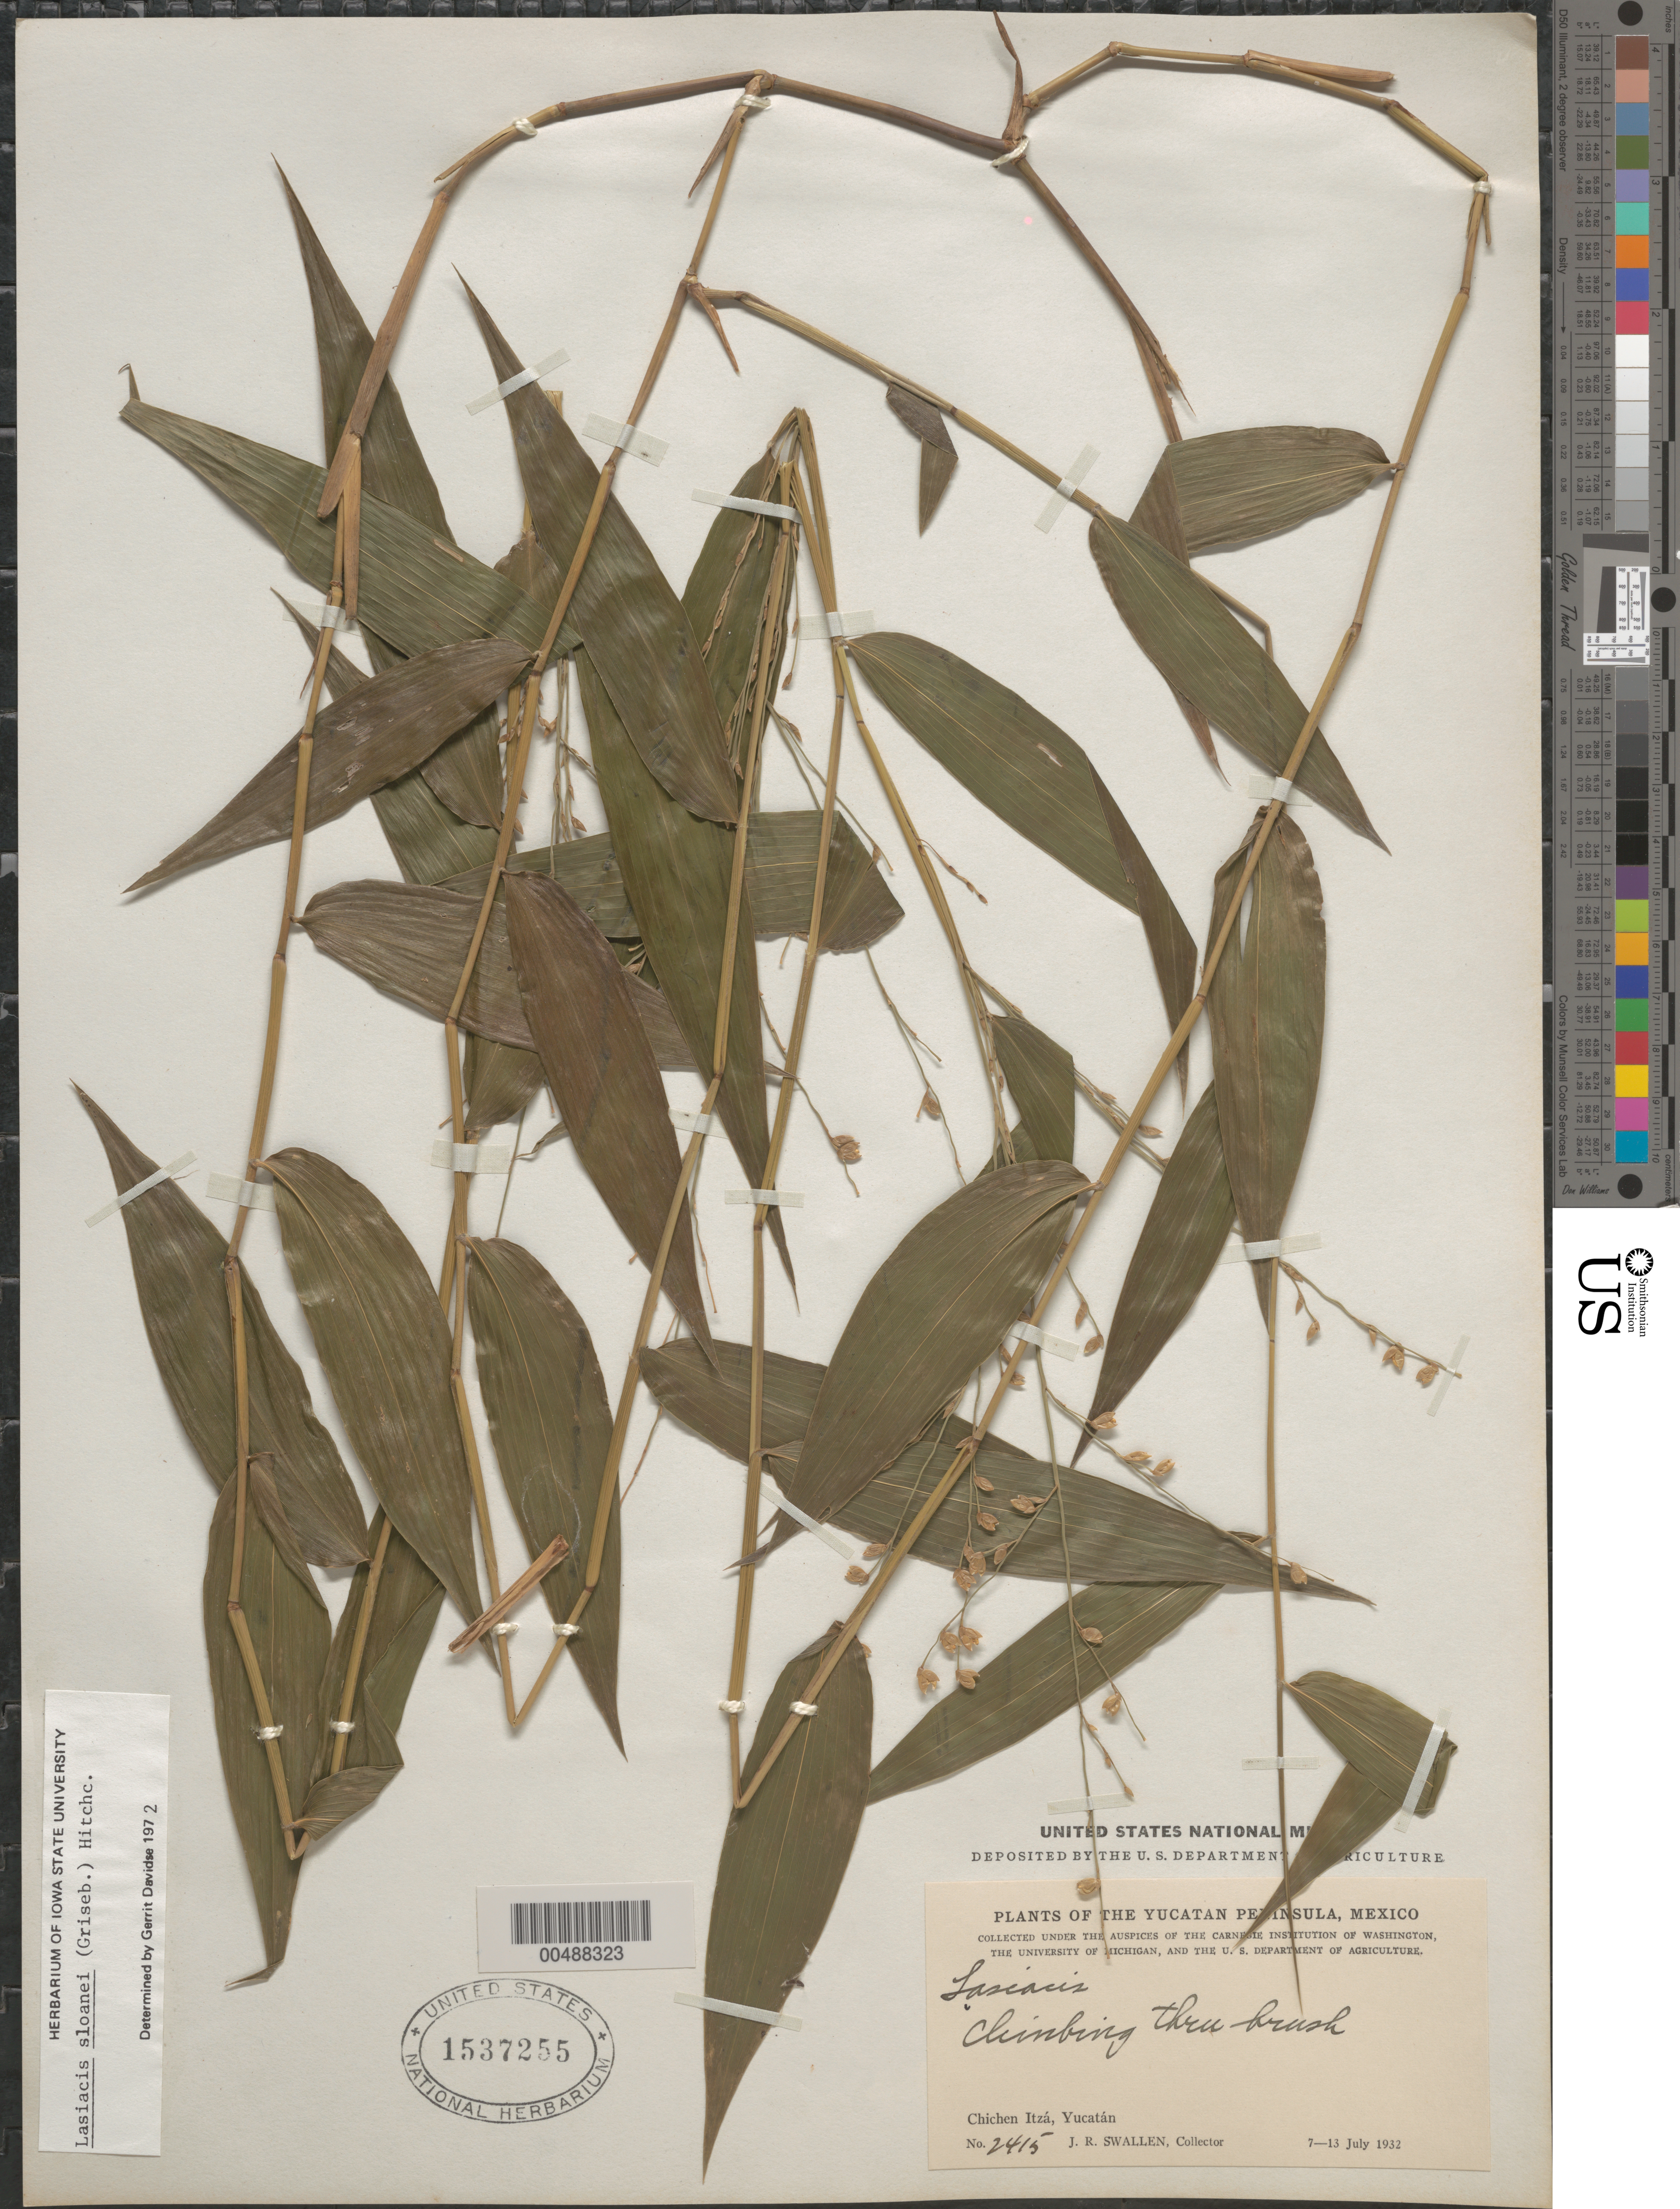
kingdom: Plantae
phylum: Tracheophyta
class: Liliopsida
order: Poales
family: Poaceae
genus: Lasiacis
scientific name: Lasiacis sloanei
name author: (Griseb.) Hitchc.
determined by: Davidse, Gerrit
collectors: J. R. Swallen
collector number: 2415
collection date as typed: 7 Jul 1932 to 13 Jul 1932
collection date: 1932-07-07/1932-07-13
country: Mexico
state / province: Yucatan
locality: Yucatan Peninsula, Chichen Itz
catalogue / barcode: US 1537255